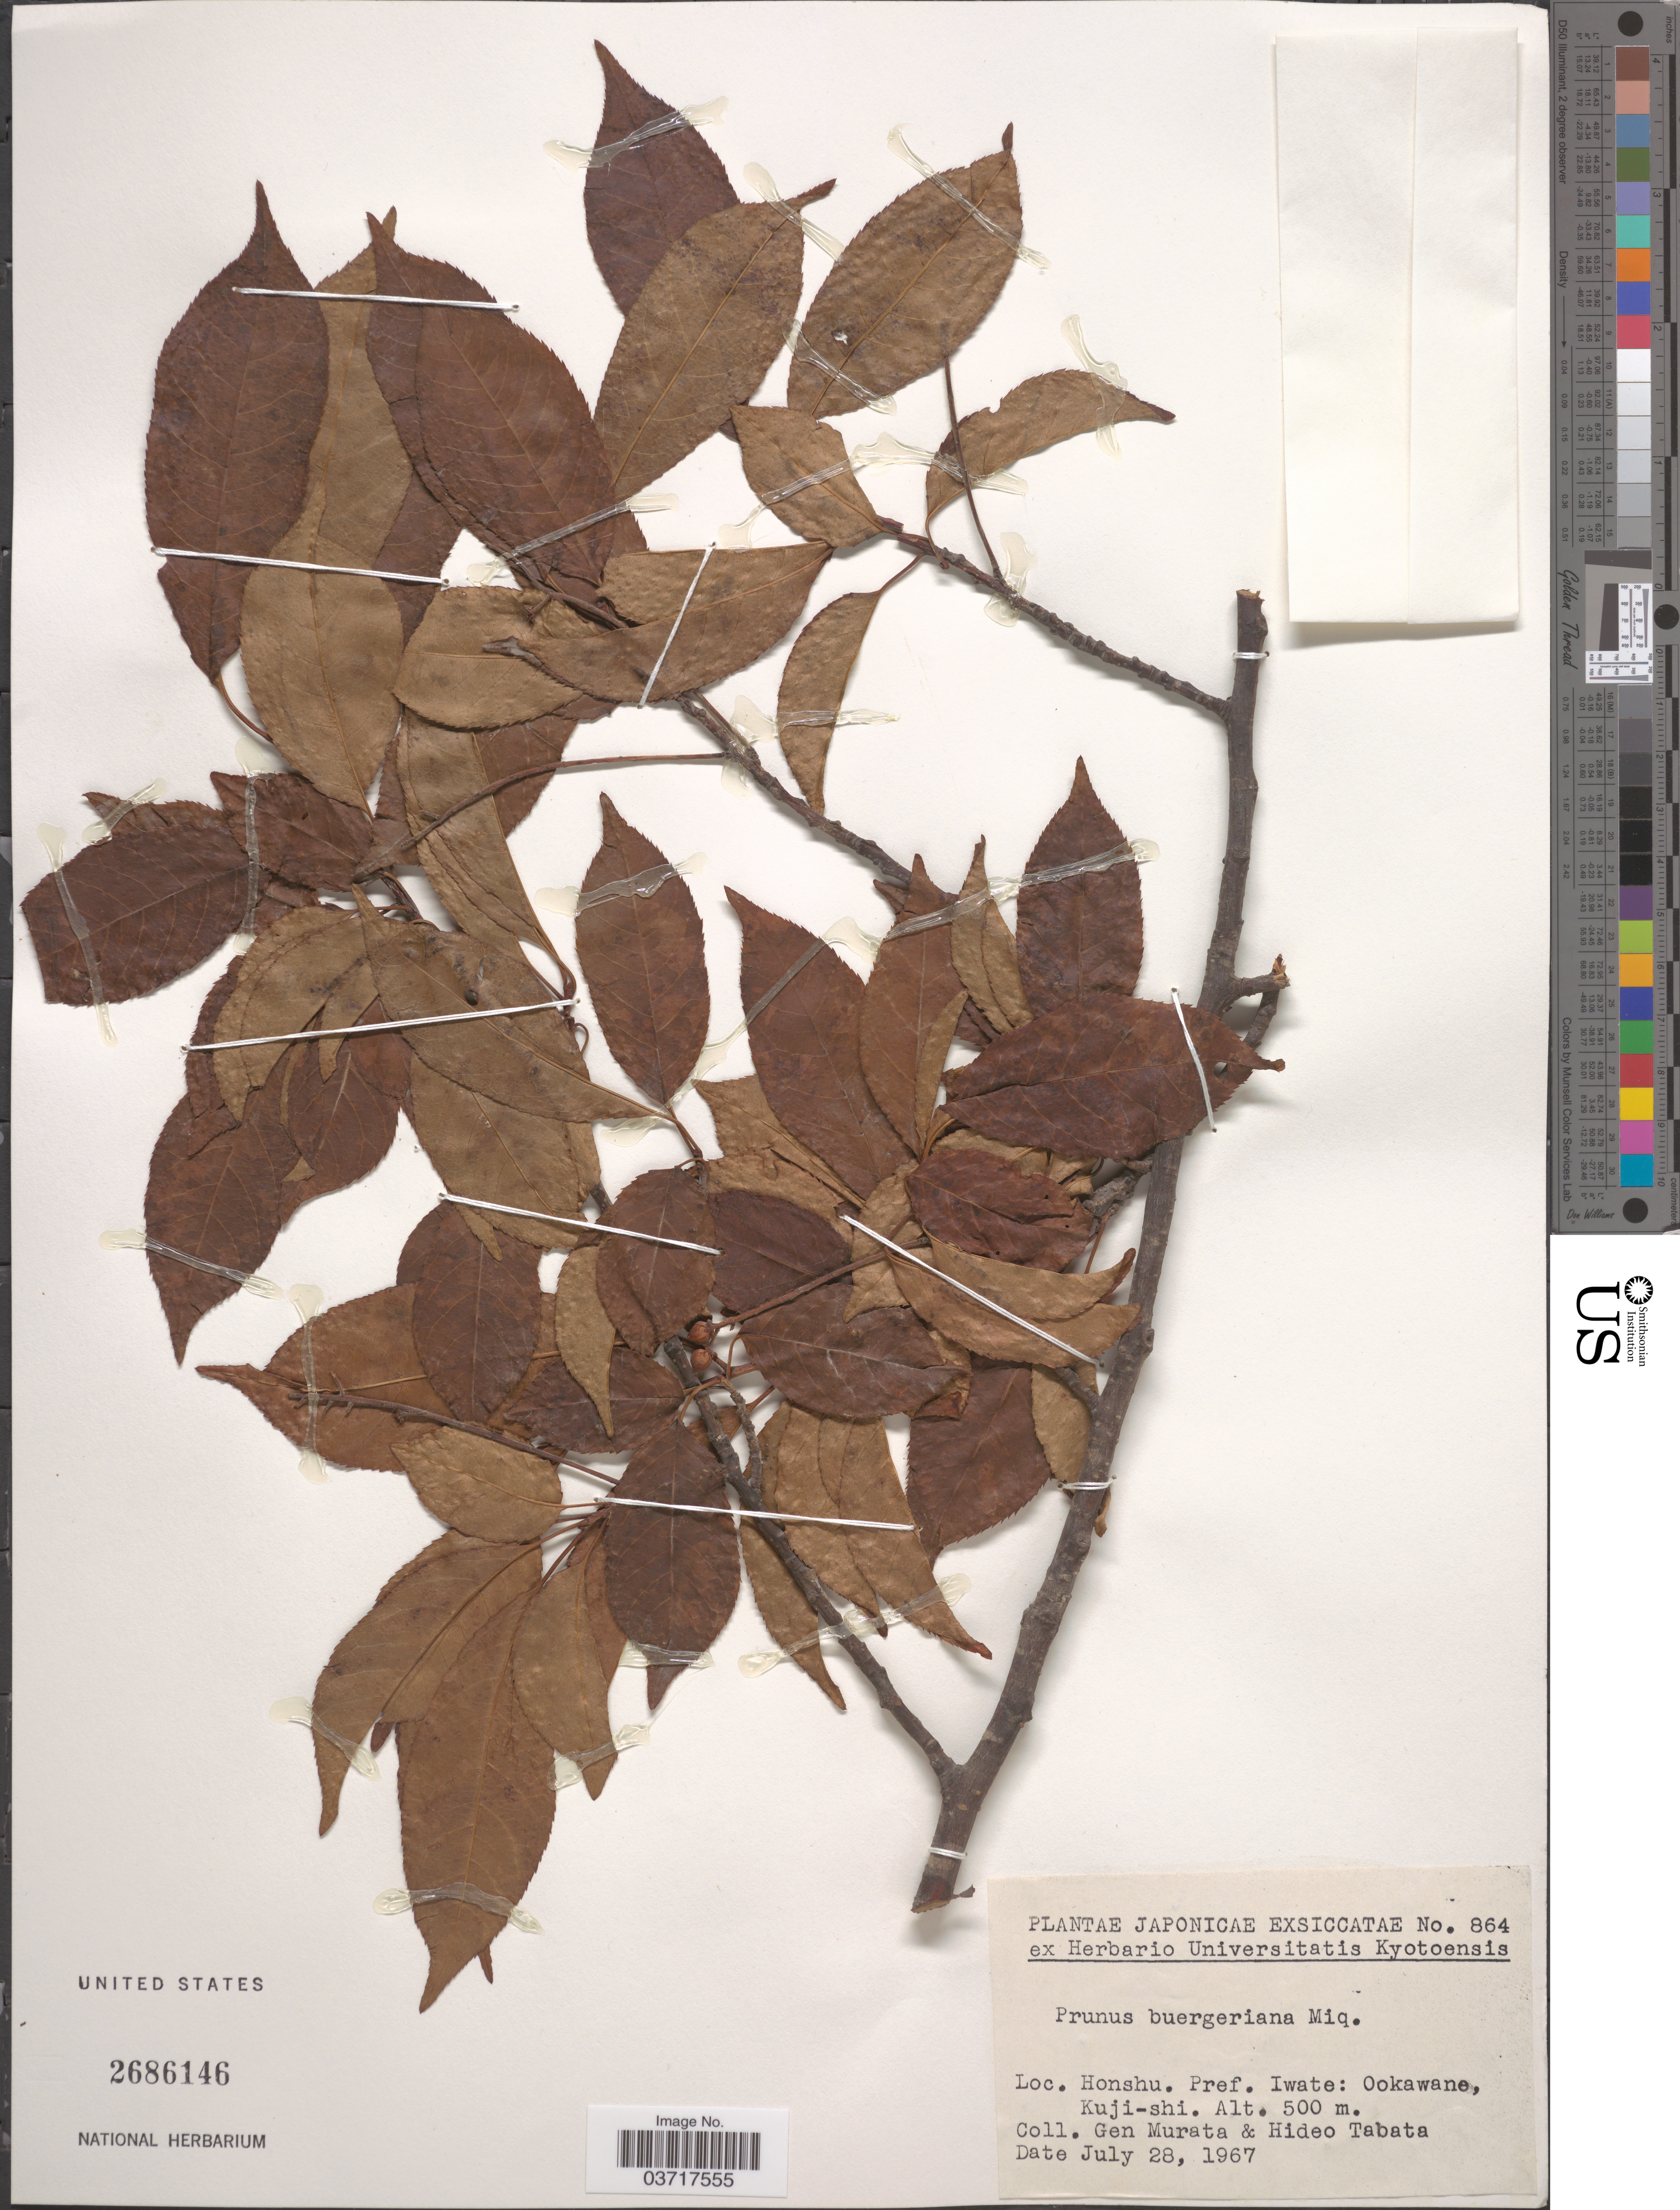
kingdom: Plantae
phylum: Tracheophyta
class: Magnoliopsida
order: Rosales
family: Rosaceae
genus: Prunus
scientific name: Prunus buergeriana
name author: Miq.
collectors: G. Murata & H. Tabata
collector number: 864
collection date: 1967-07-28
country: Japan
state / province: Iwate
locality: Honshu. Pref. Iwate: Ookawana, Kuji-shi.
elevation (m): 500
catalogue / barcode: US 2686146